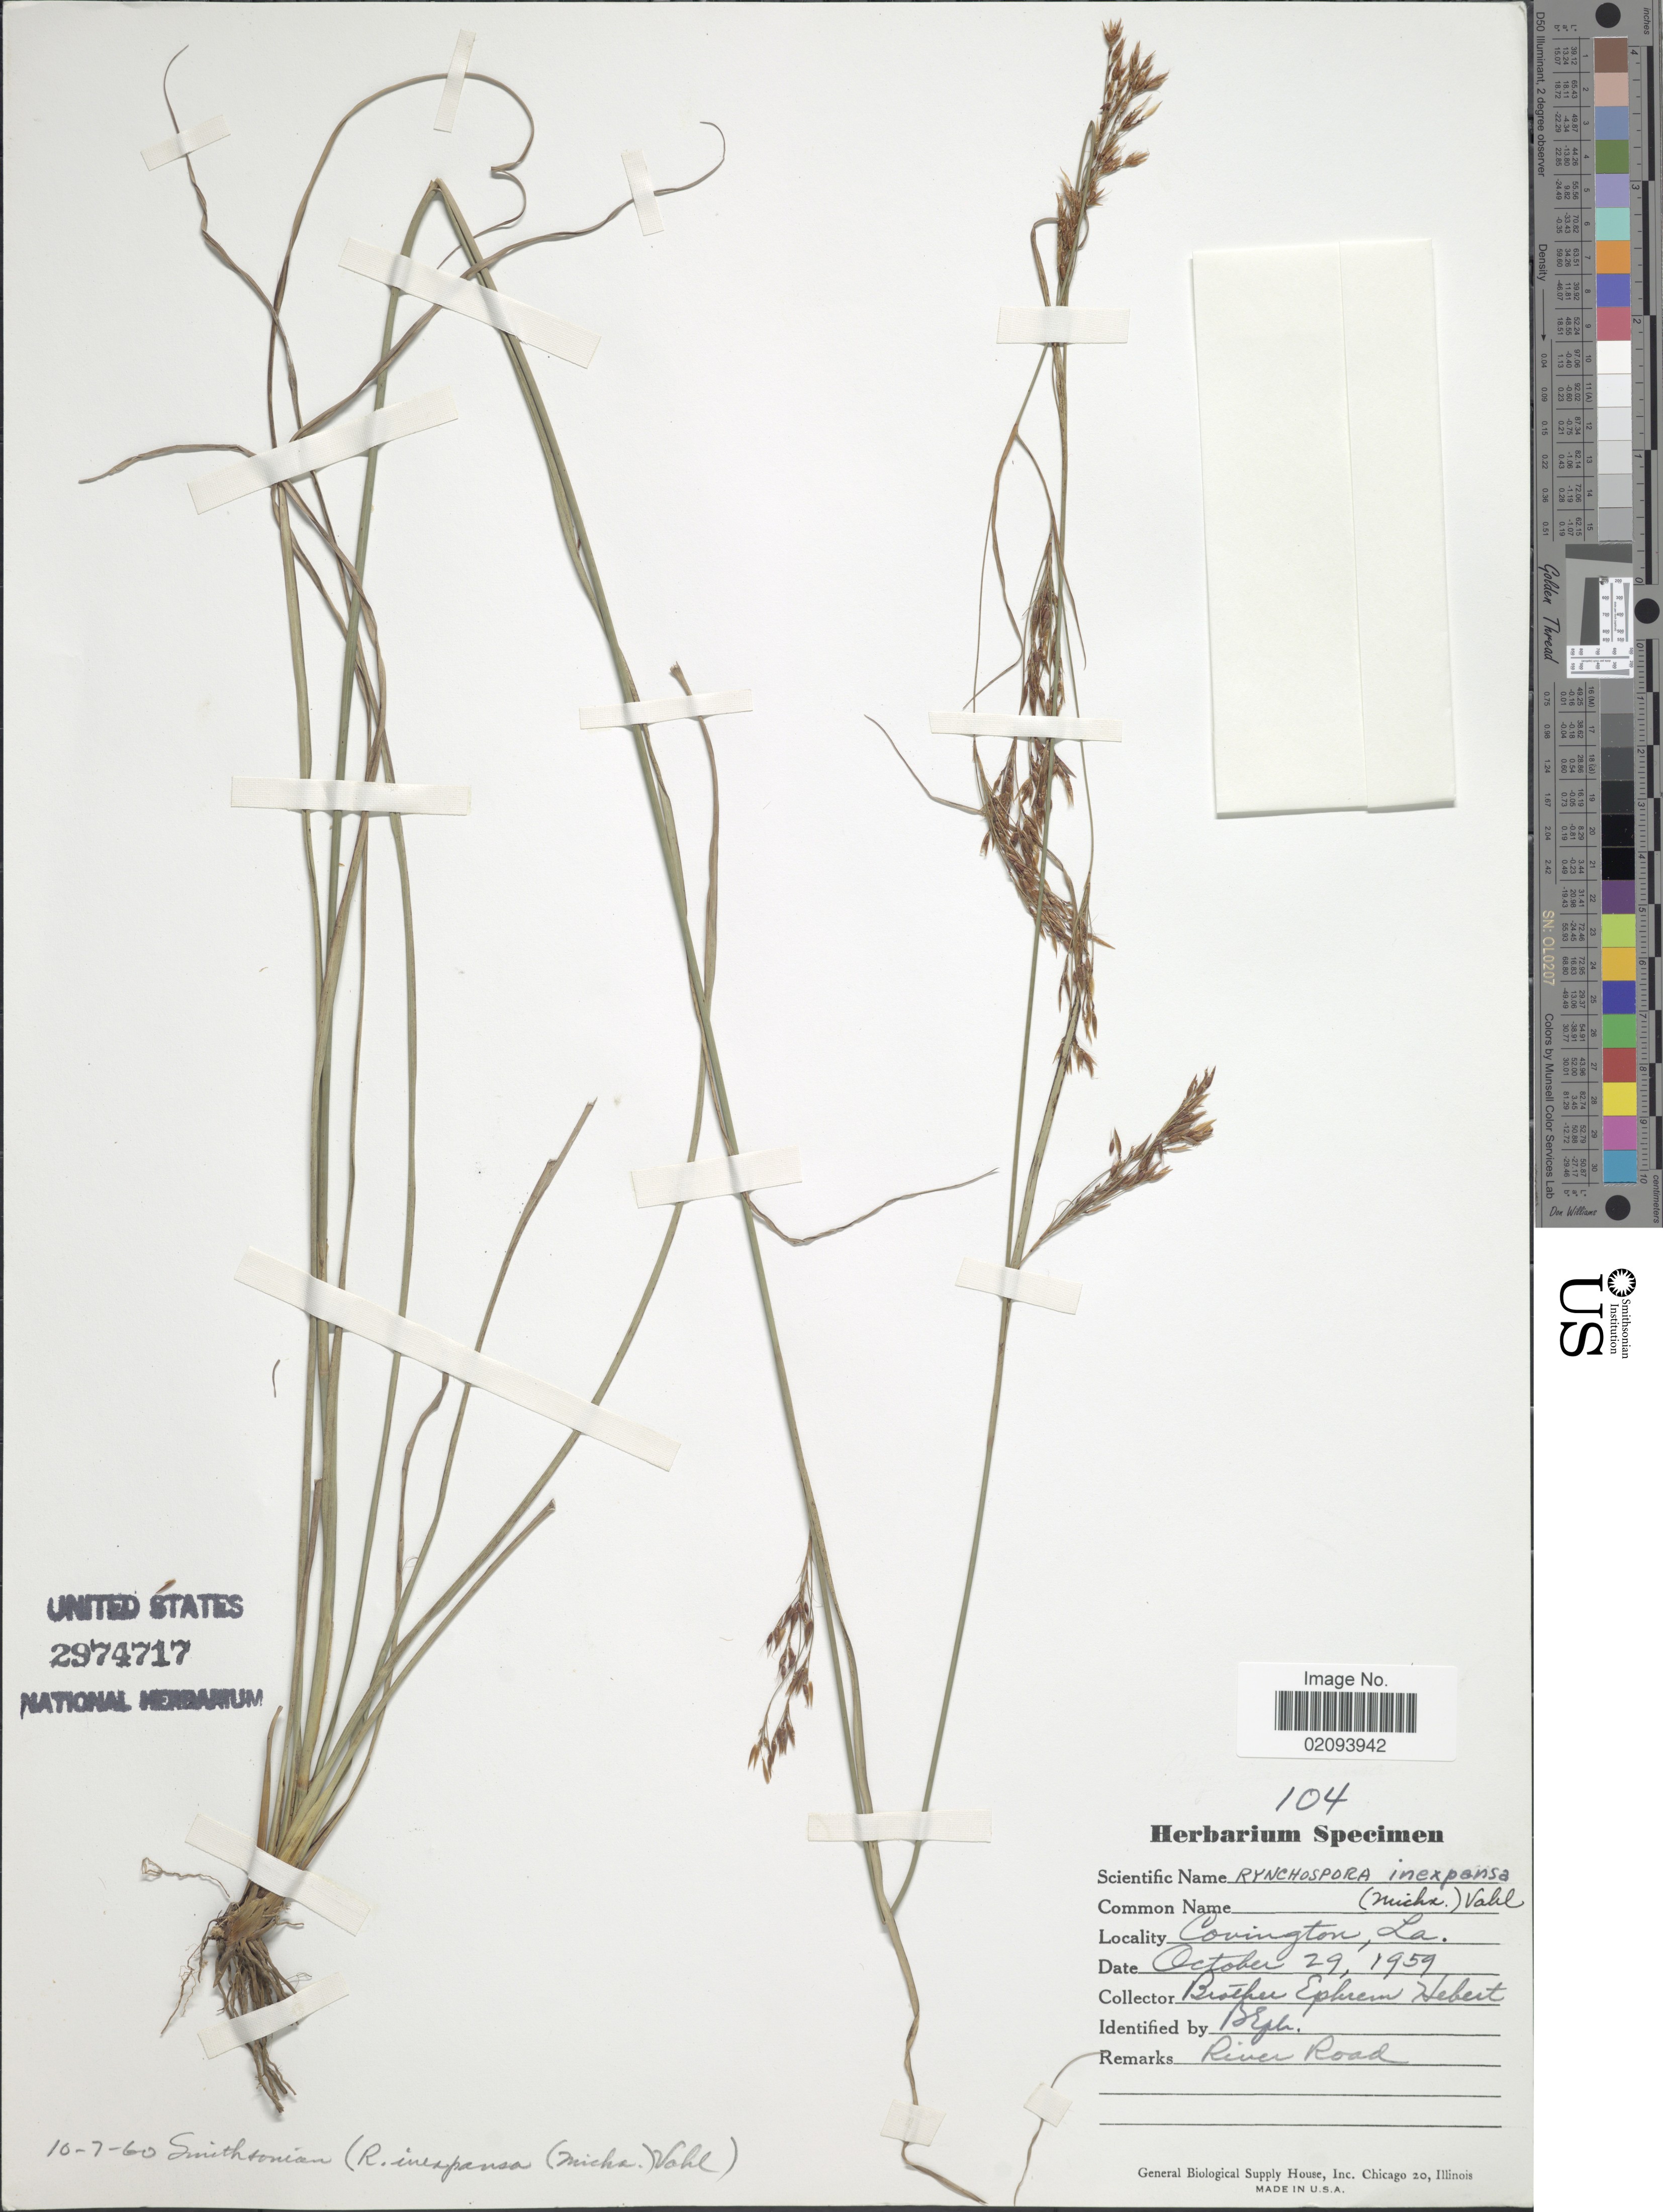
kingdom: Plantae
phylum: Tracheophyta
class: Liliopsida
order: Poales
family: Cyperaceae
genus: Rhynchospora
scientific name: Rhynchospora inexpansa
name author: (Michx.) Vahl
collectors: E. Hebert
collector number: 104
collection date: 1959-10-29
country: United States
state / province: Louisiana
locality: Covington. River Road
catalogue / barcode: US 2974717